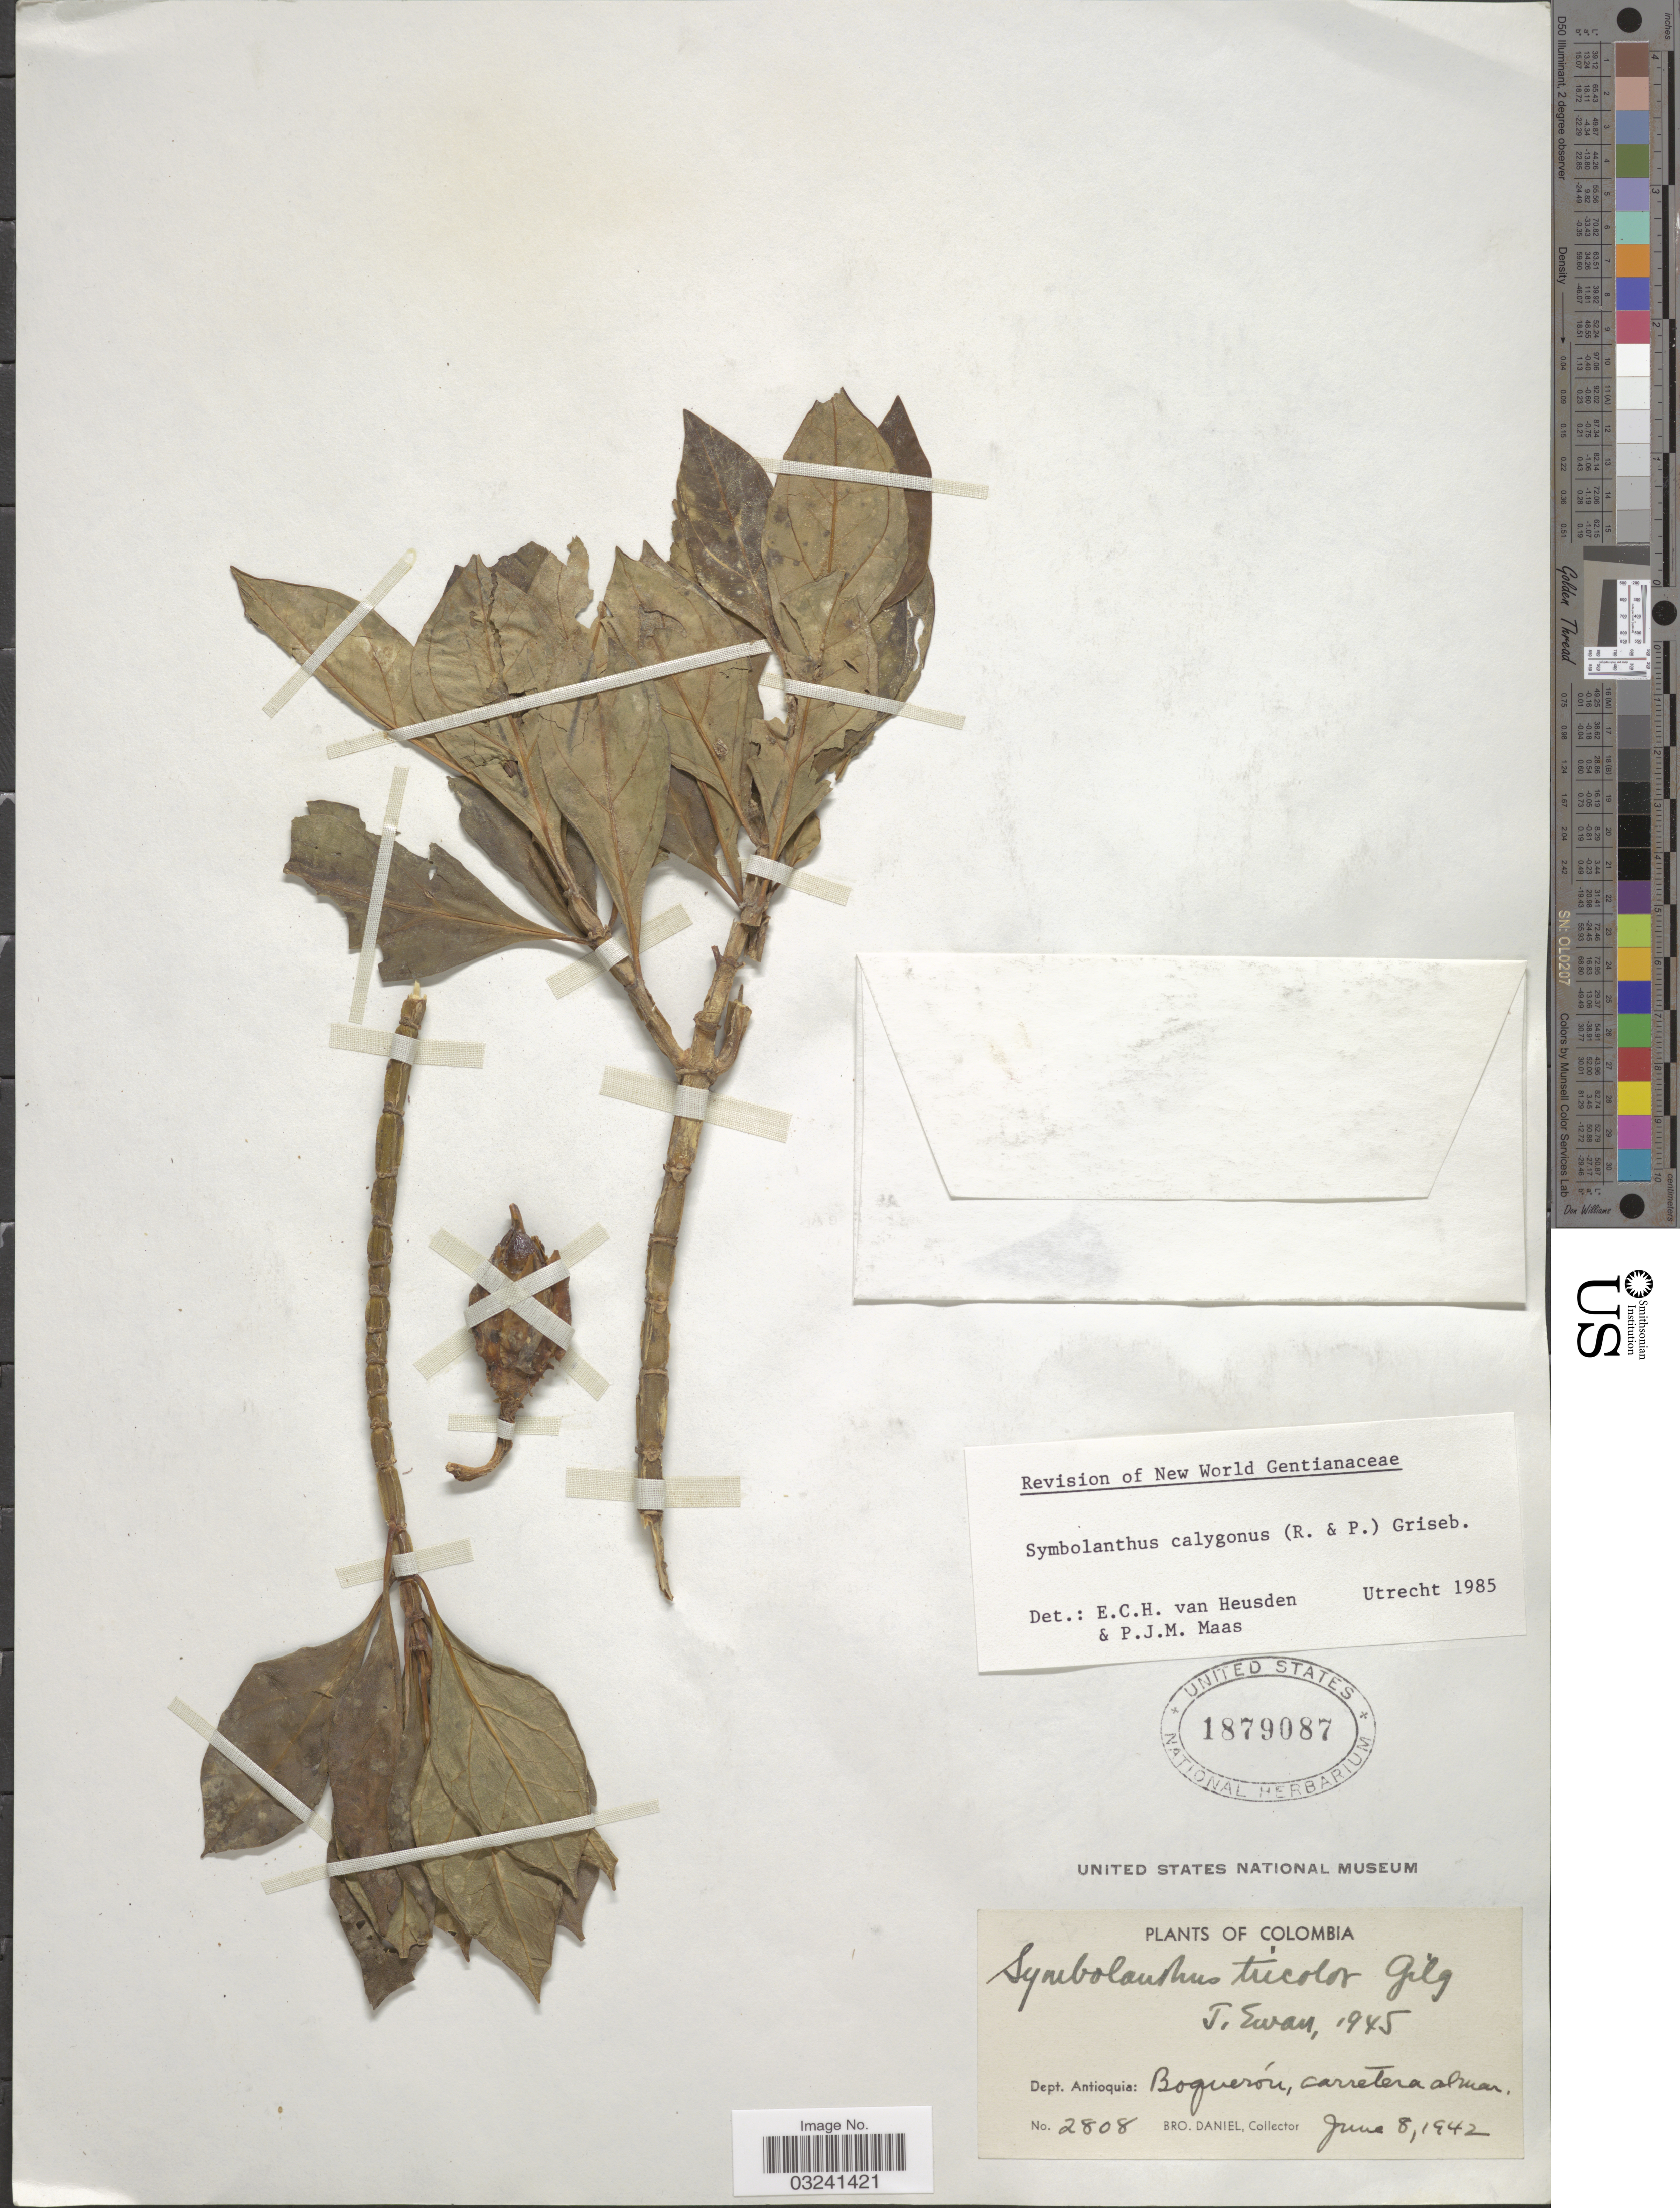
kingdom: Plantae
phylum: Tracheophyta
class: Magnoliopsida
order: Gentianales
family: Gentianaceae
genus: Symbolanthus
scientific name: Symbolanthus calygonus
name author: (Ruiz & Pav.) Griseb. ex Gilg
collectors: Bro. Daniel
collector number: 2808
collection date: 1942-06-08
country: Colombia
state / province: Antioquia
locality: Dept. Antioquia: Boquerón, carretera al mar.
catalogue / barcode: US 1879087